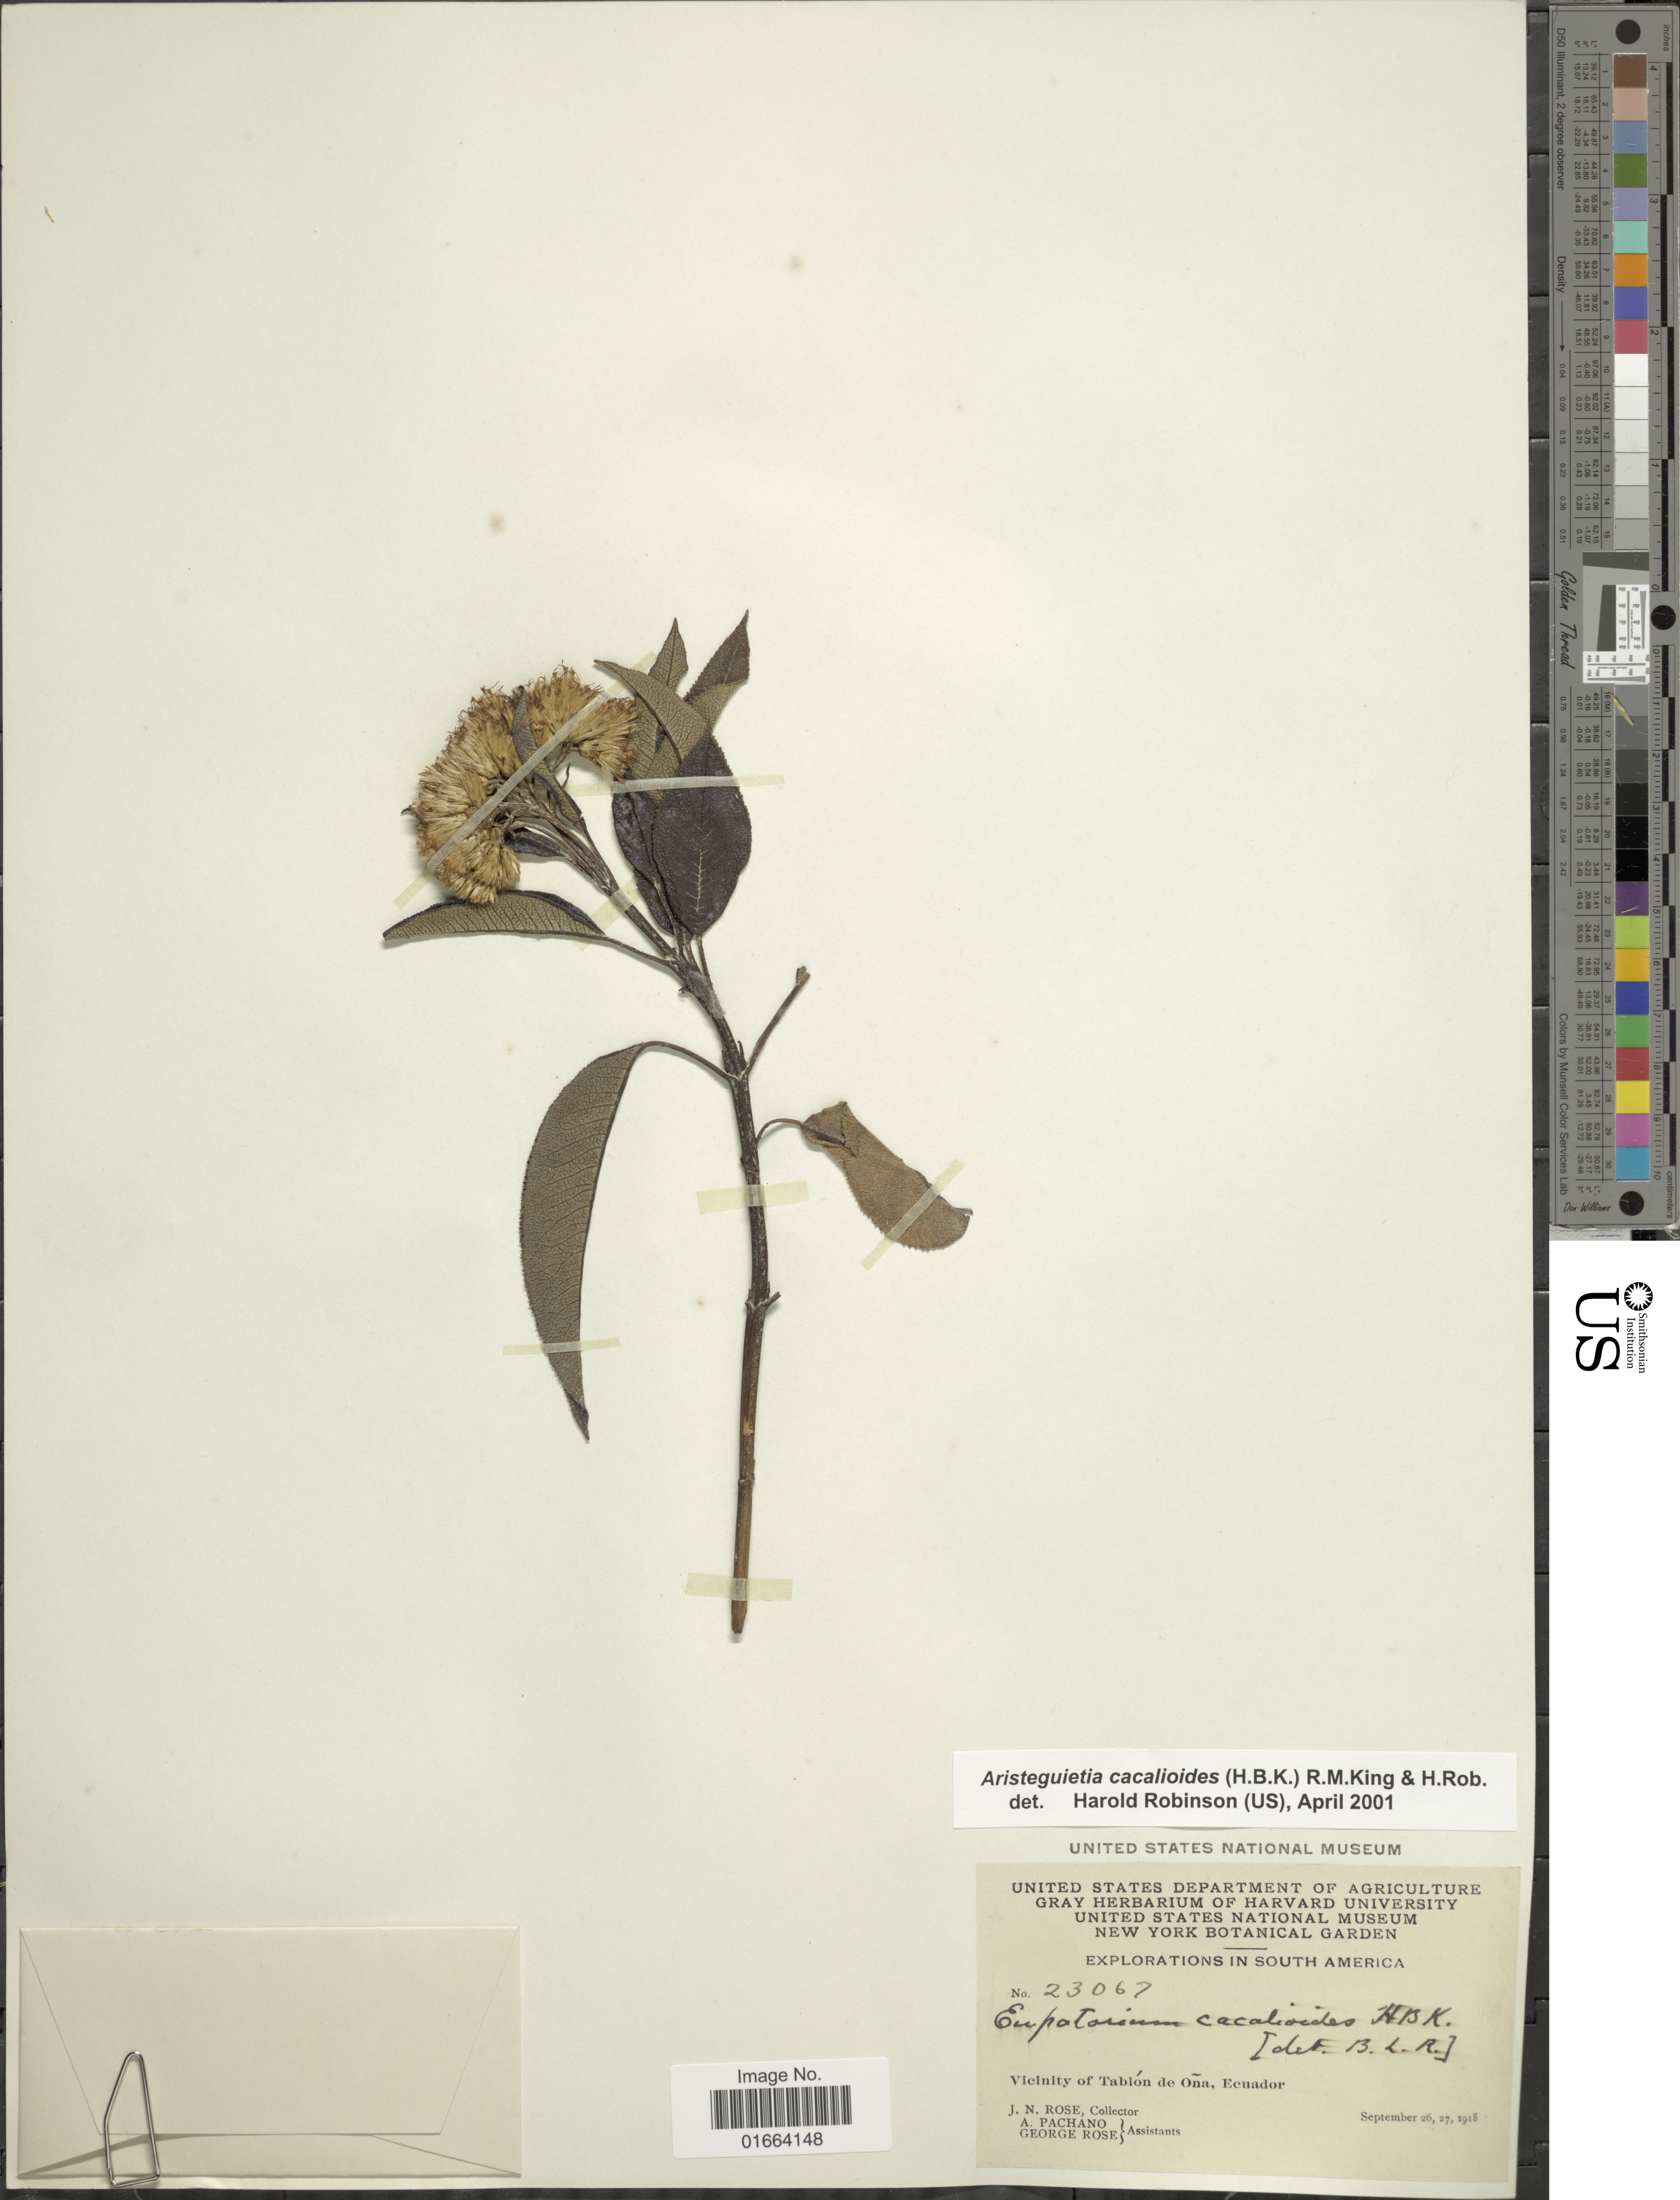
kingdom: Plantae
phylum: Tracheophyta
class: Magnoliopsida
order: Asterales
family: Asteraceae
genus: Aristeguietia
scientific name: Aristeguietia cacalioides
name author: (Kunth) R.M. King & H. Rob.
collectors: J. N. Rose, A. Pachano & G. Rose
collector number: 23067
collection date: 1918-09-26/1918-09-27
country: Ecuador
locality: Vicinity of Tablón de Oña